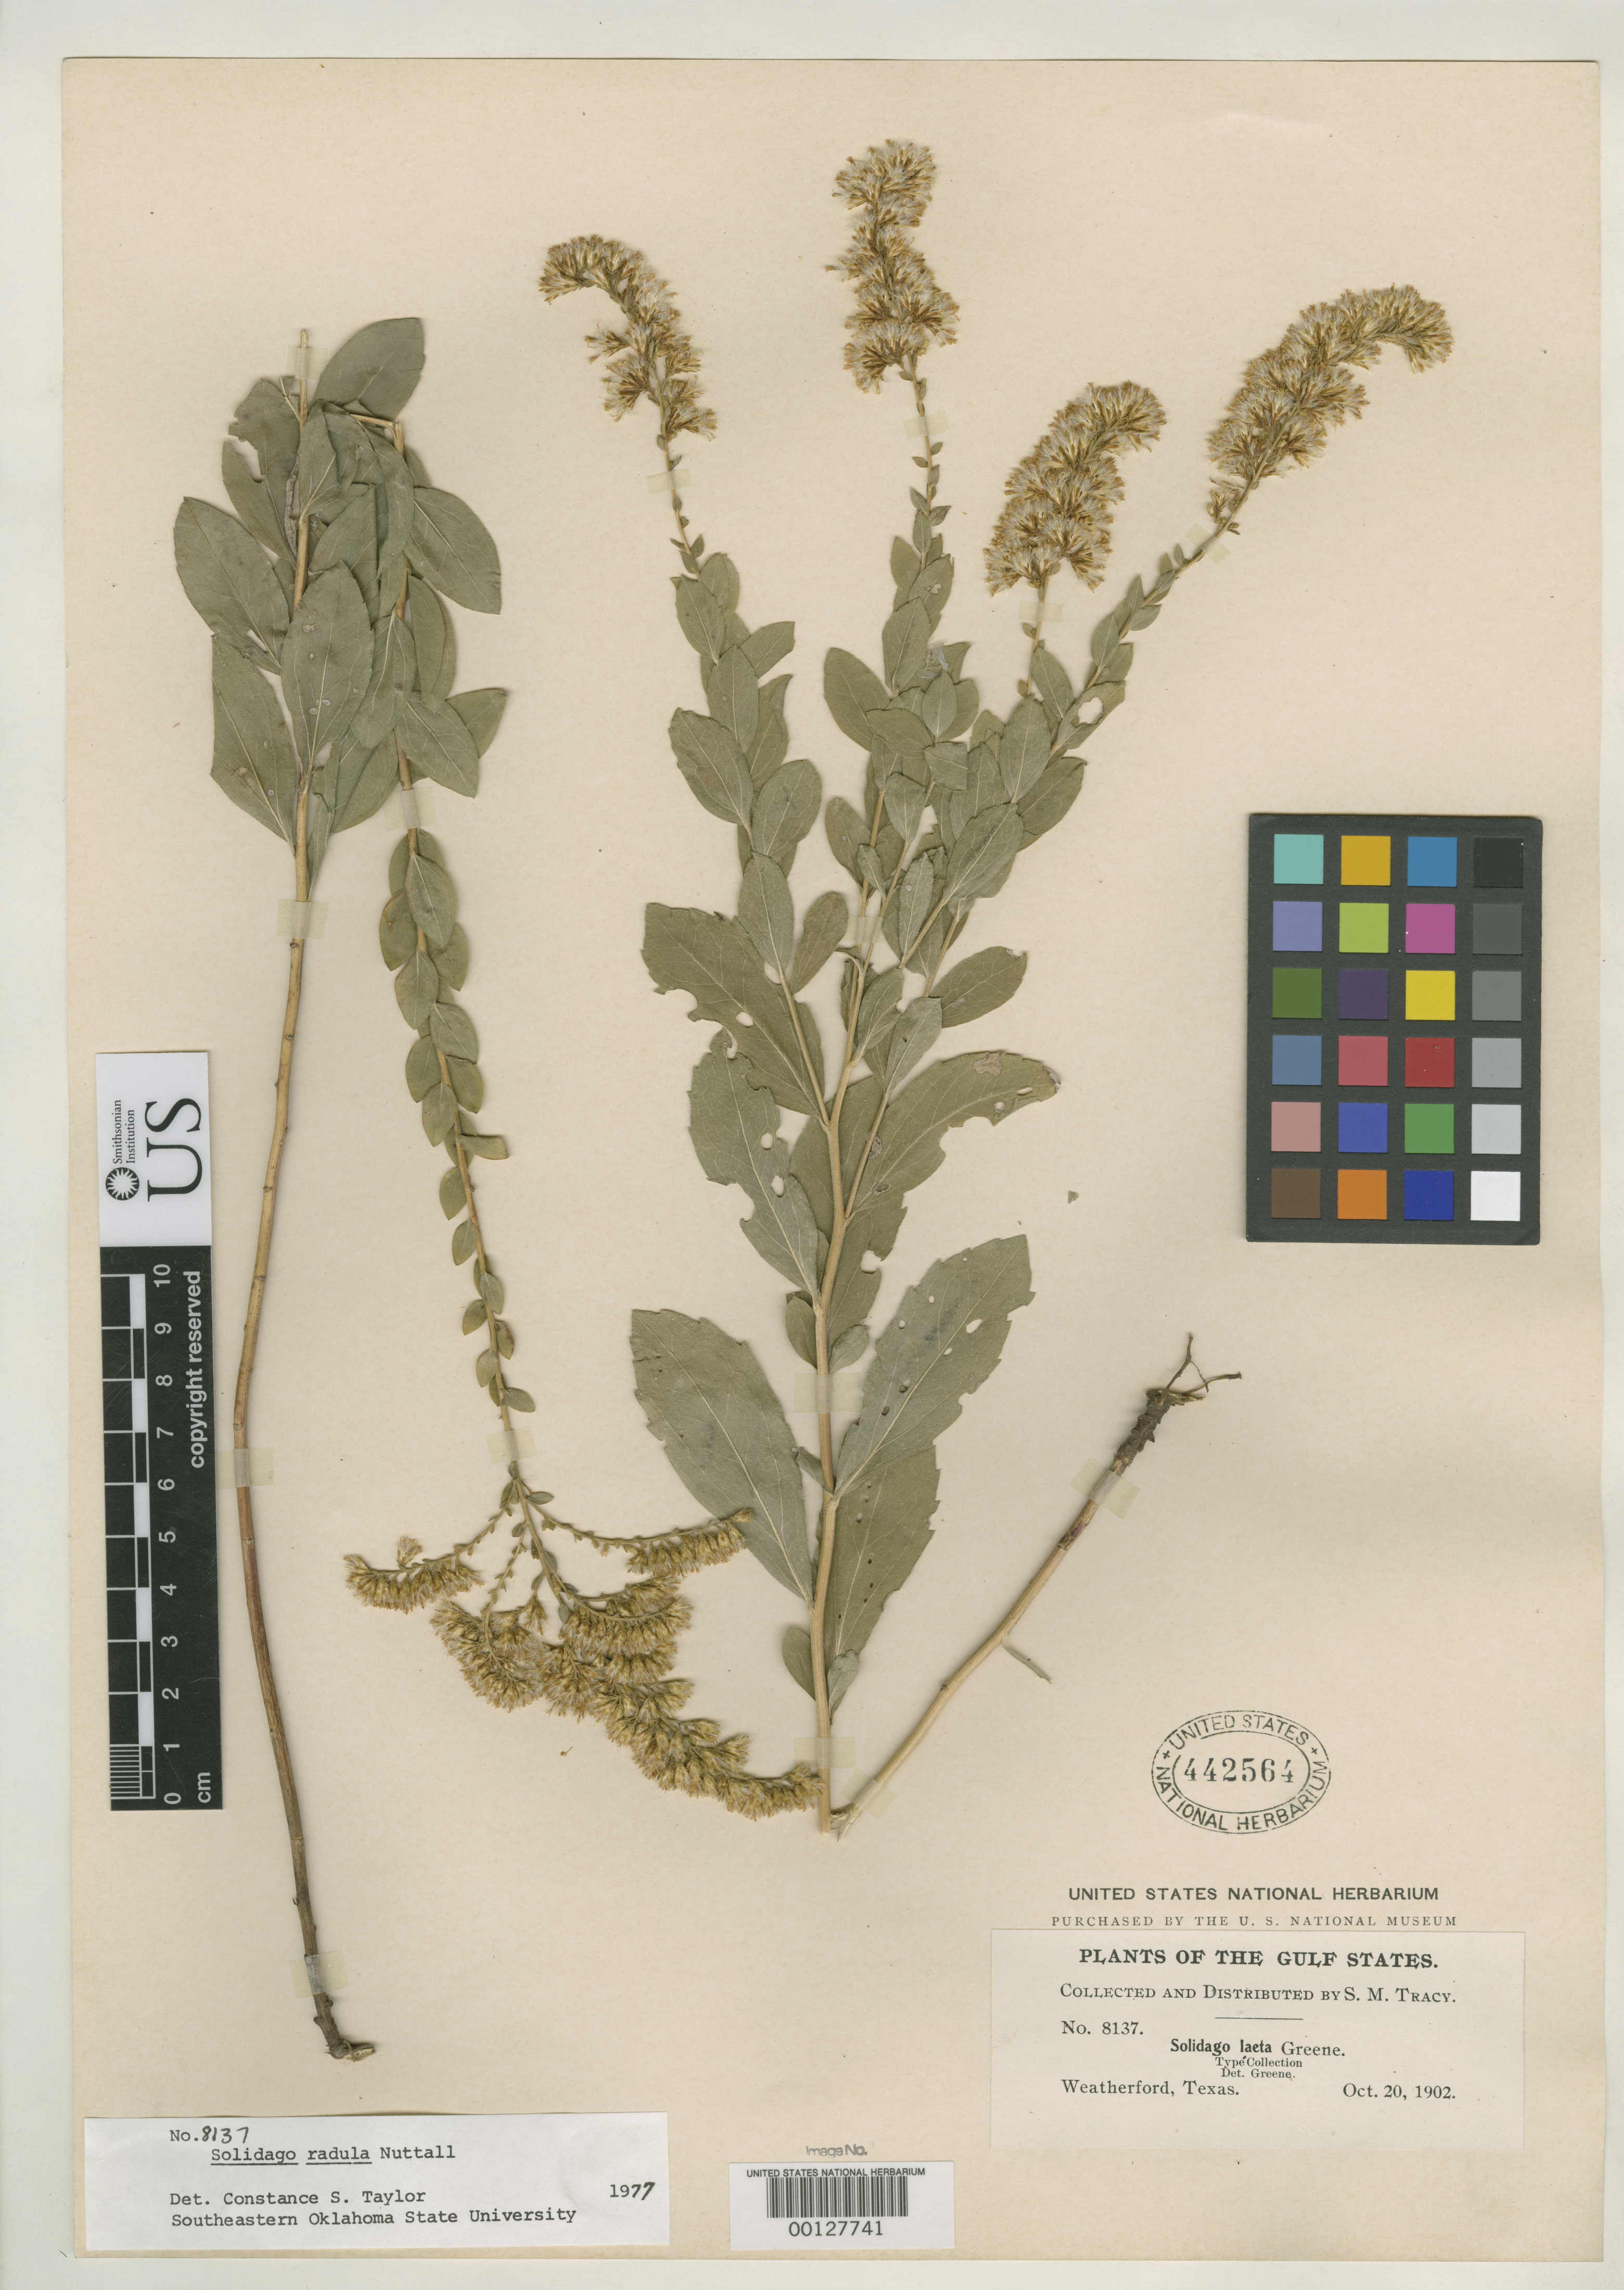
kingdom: Plantae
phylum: Tracheophyta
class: Magnoliopsida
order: Asterales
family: Asteraceae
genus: Solidago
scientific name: Solidago laeta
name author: Greene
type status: Possible Isotype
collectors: S. M. Tracy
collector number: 8137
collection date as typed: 20 Oct 1902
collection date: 1902-10-20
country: United States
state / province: Texas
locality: Weatherford.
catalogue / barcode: US 442564